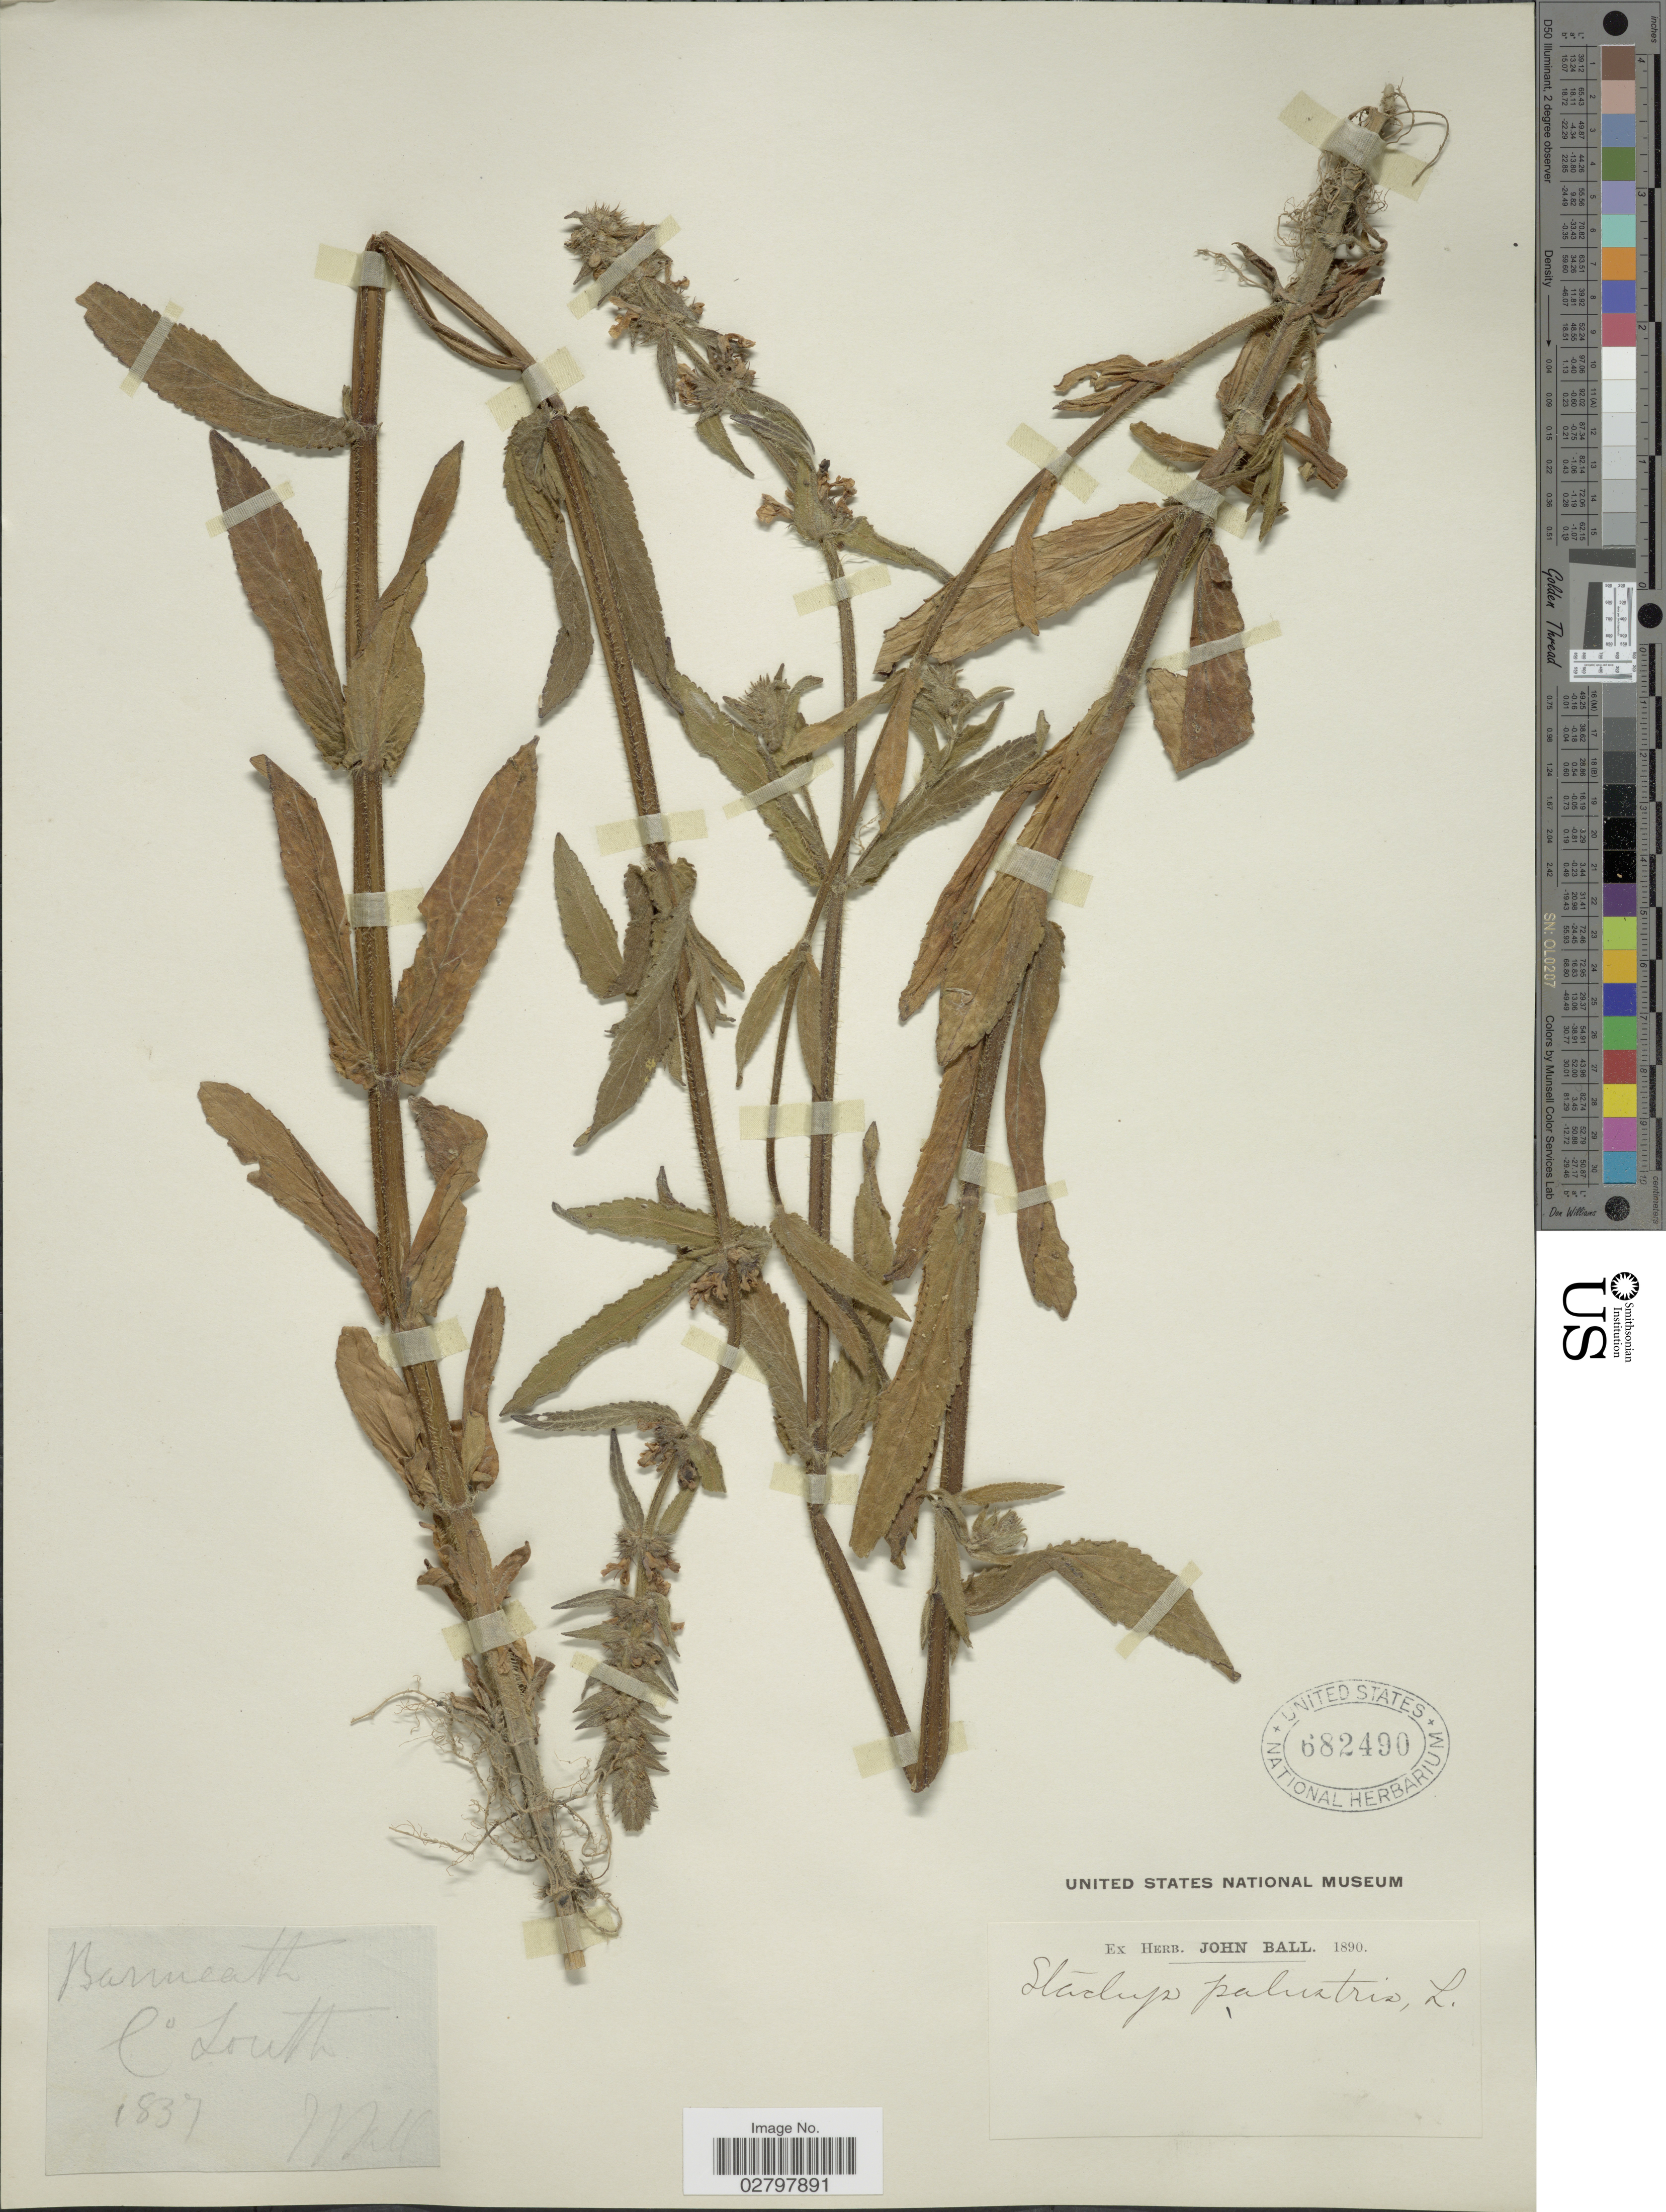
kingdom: Plantae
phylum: Tracheophyta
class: Magnoliopsida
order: Lamiales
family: Lamiaceae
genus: Stachys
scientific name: Stachys palustris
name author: L.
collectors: J. Ball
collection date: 1837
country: Ireland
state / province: Leinster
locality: Barmeath, Co. Louth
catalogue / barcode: US 682490